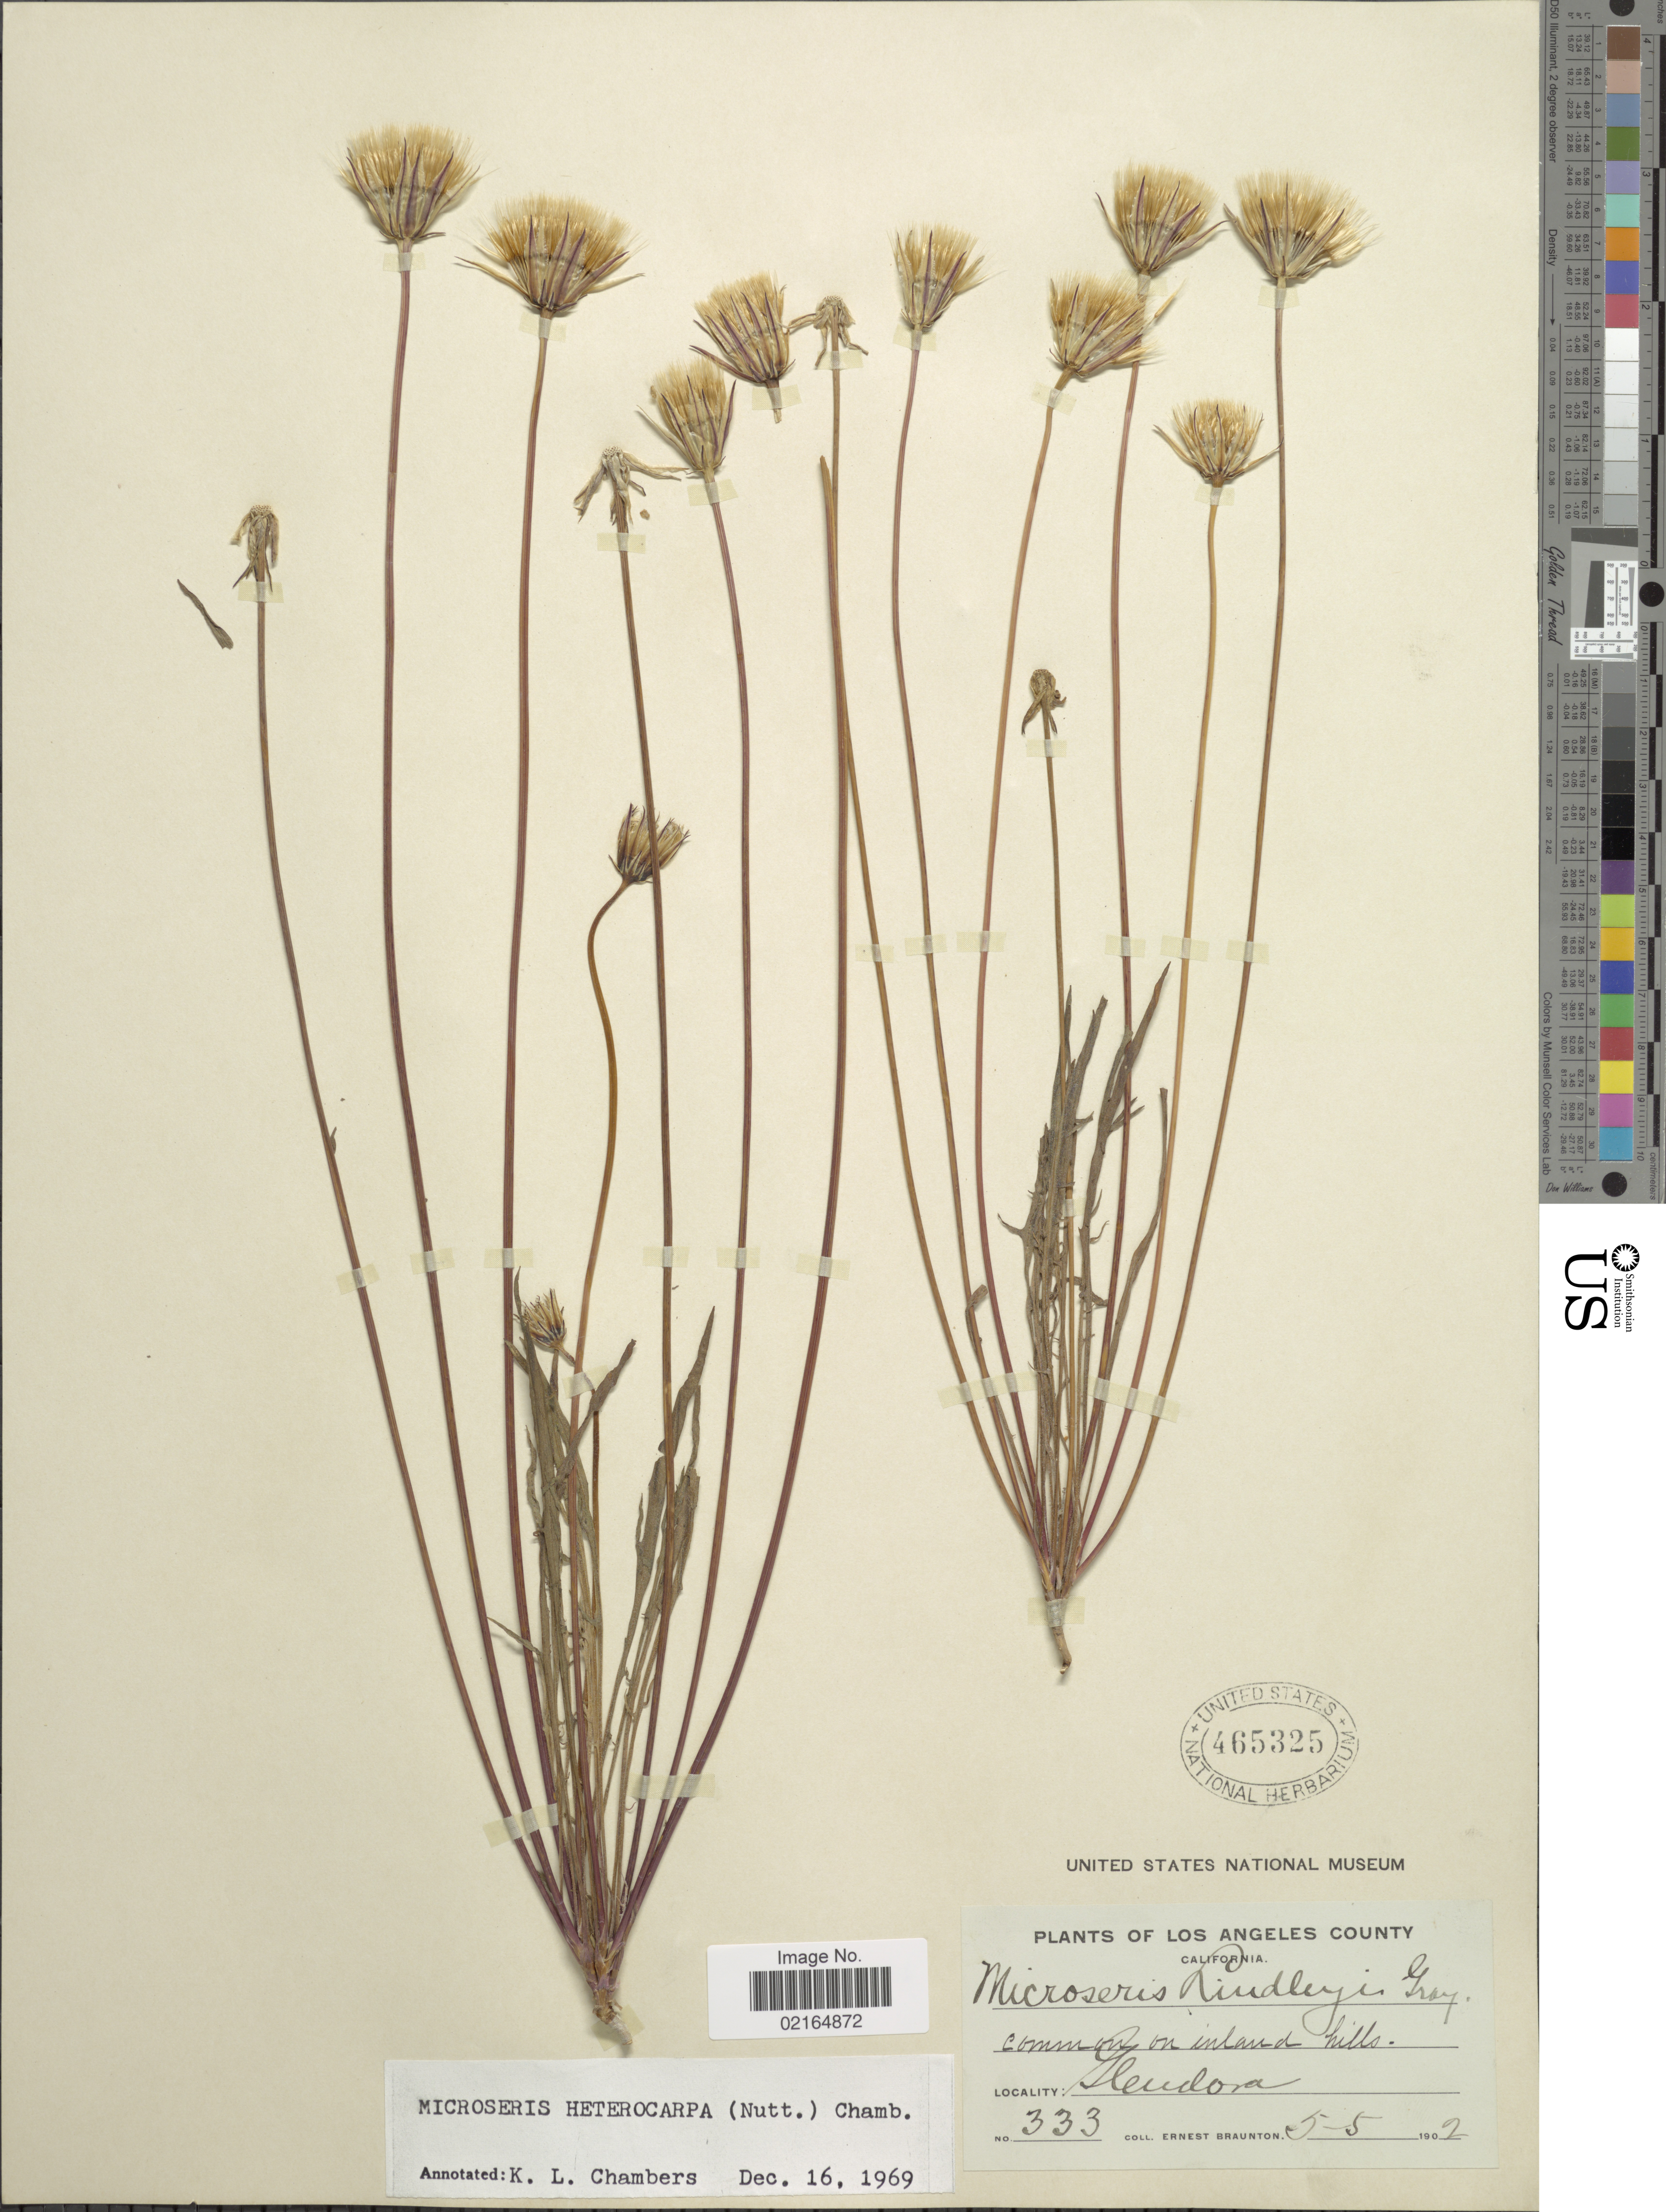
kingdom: Plantae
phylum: Tracheophyta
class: Magnoliopsida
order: Asterales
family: Asteraceae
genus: Microseris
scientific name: Microseris heterocarpa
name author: (Nutt.) K.L. Chambers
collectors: E. Braunton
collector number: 333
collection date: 1902-05-05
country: United States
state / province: California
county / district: Los Angeles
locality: Los Angeles County, Glendora, common on inland hills.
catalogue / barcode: US 465325